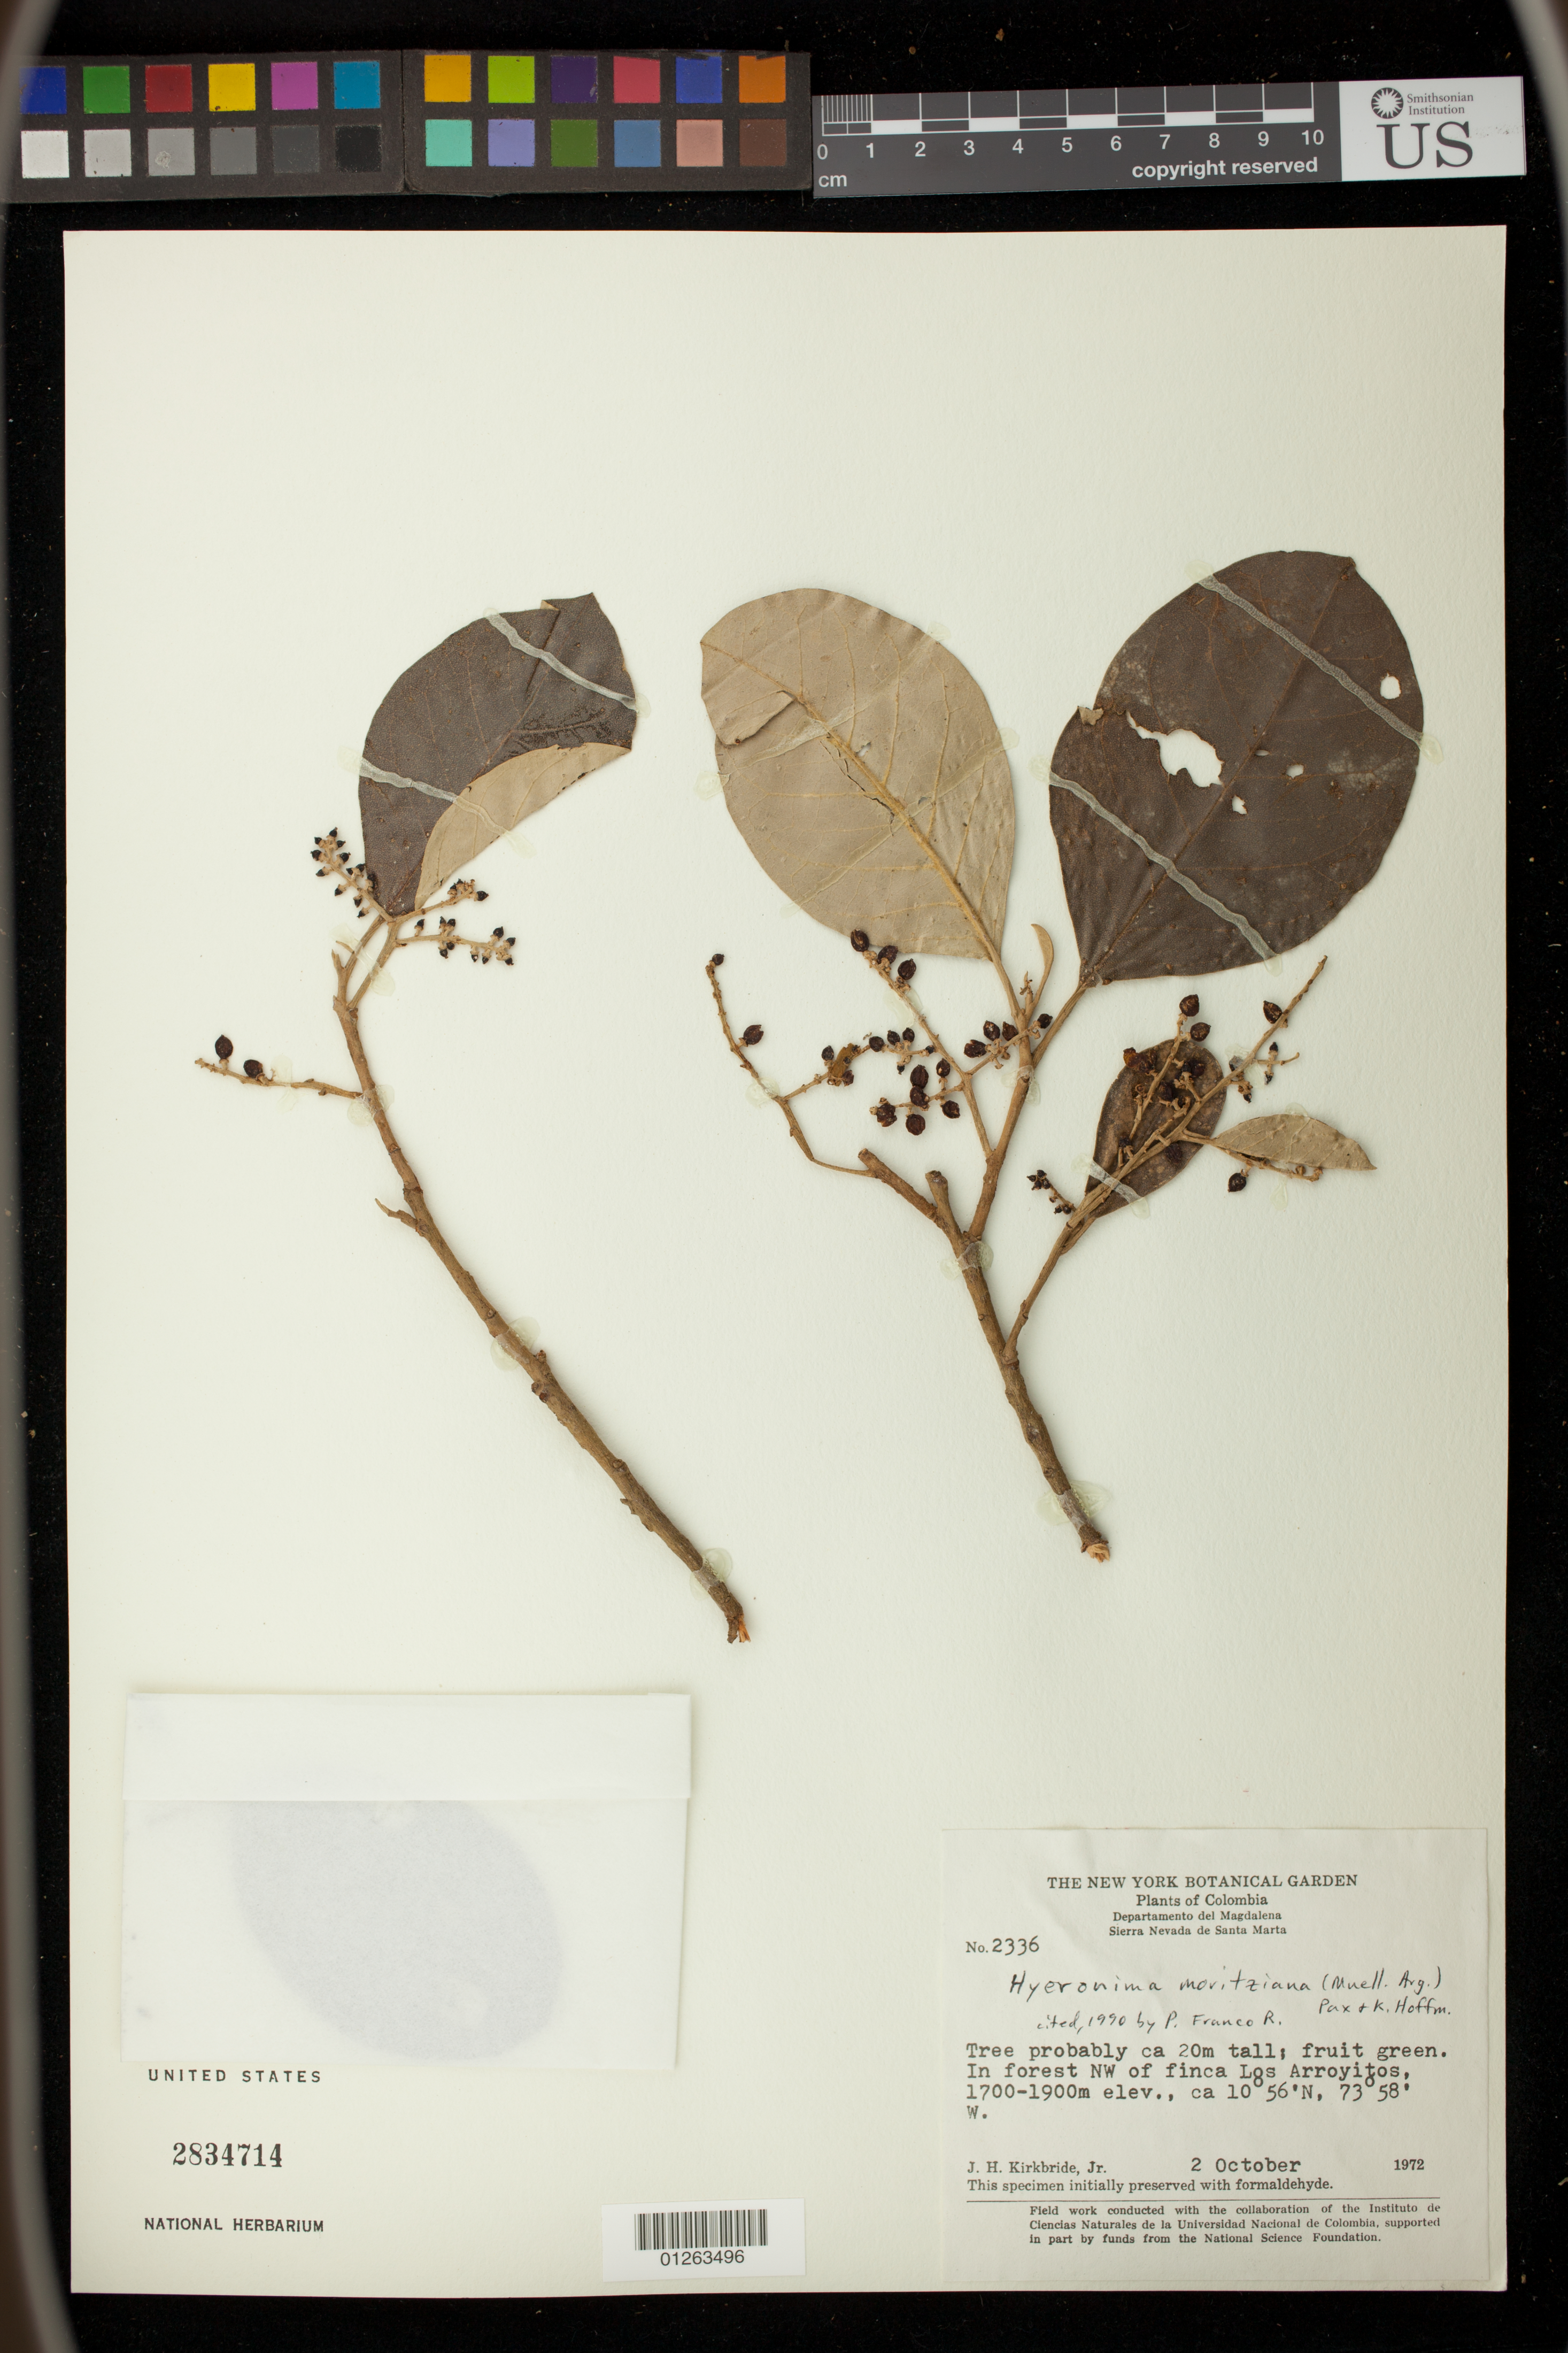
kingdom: Plantae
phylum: Tracheophyta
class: Magnoliopsida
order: Malpighiales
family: Phyllanthaceae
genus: Hieronyma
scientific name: Hieronyma moritziana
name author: (Müll. Arg.) Pax ex K. Hoffm.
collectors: J. H. Kirkbride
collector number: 2336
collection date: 1972-10-02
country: Colombia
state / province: Magdalena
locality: Sierra Nevada de Santa Marta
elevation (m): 1700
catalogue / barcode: US 2834714